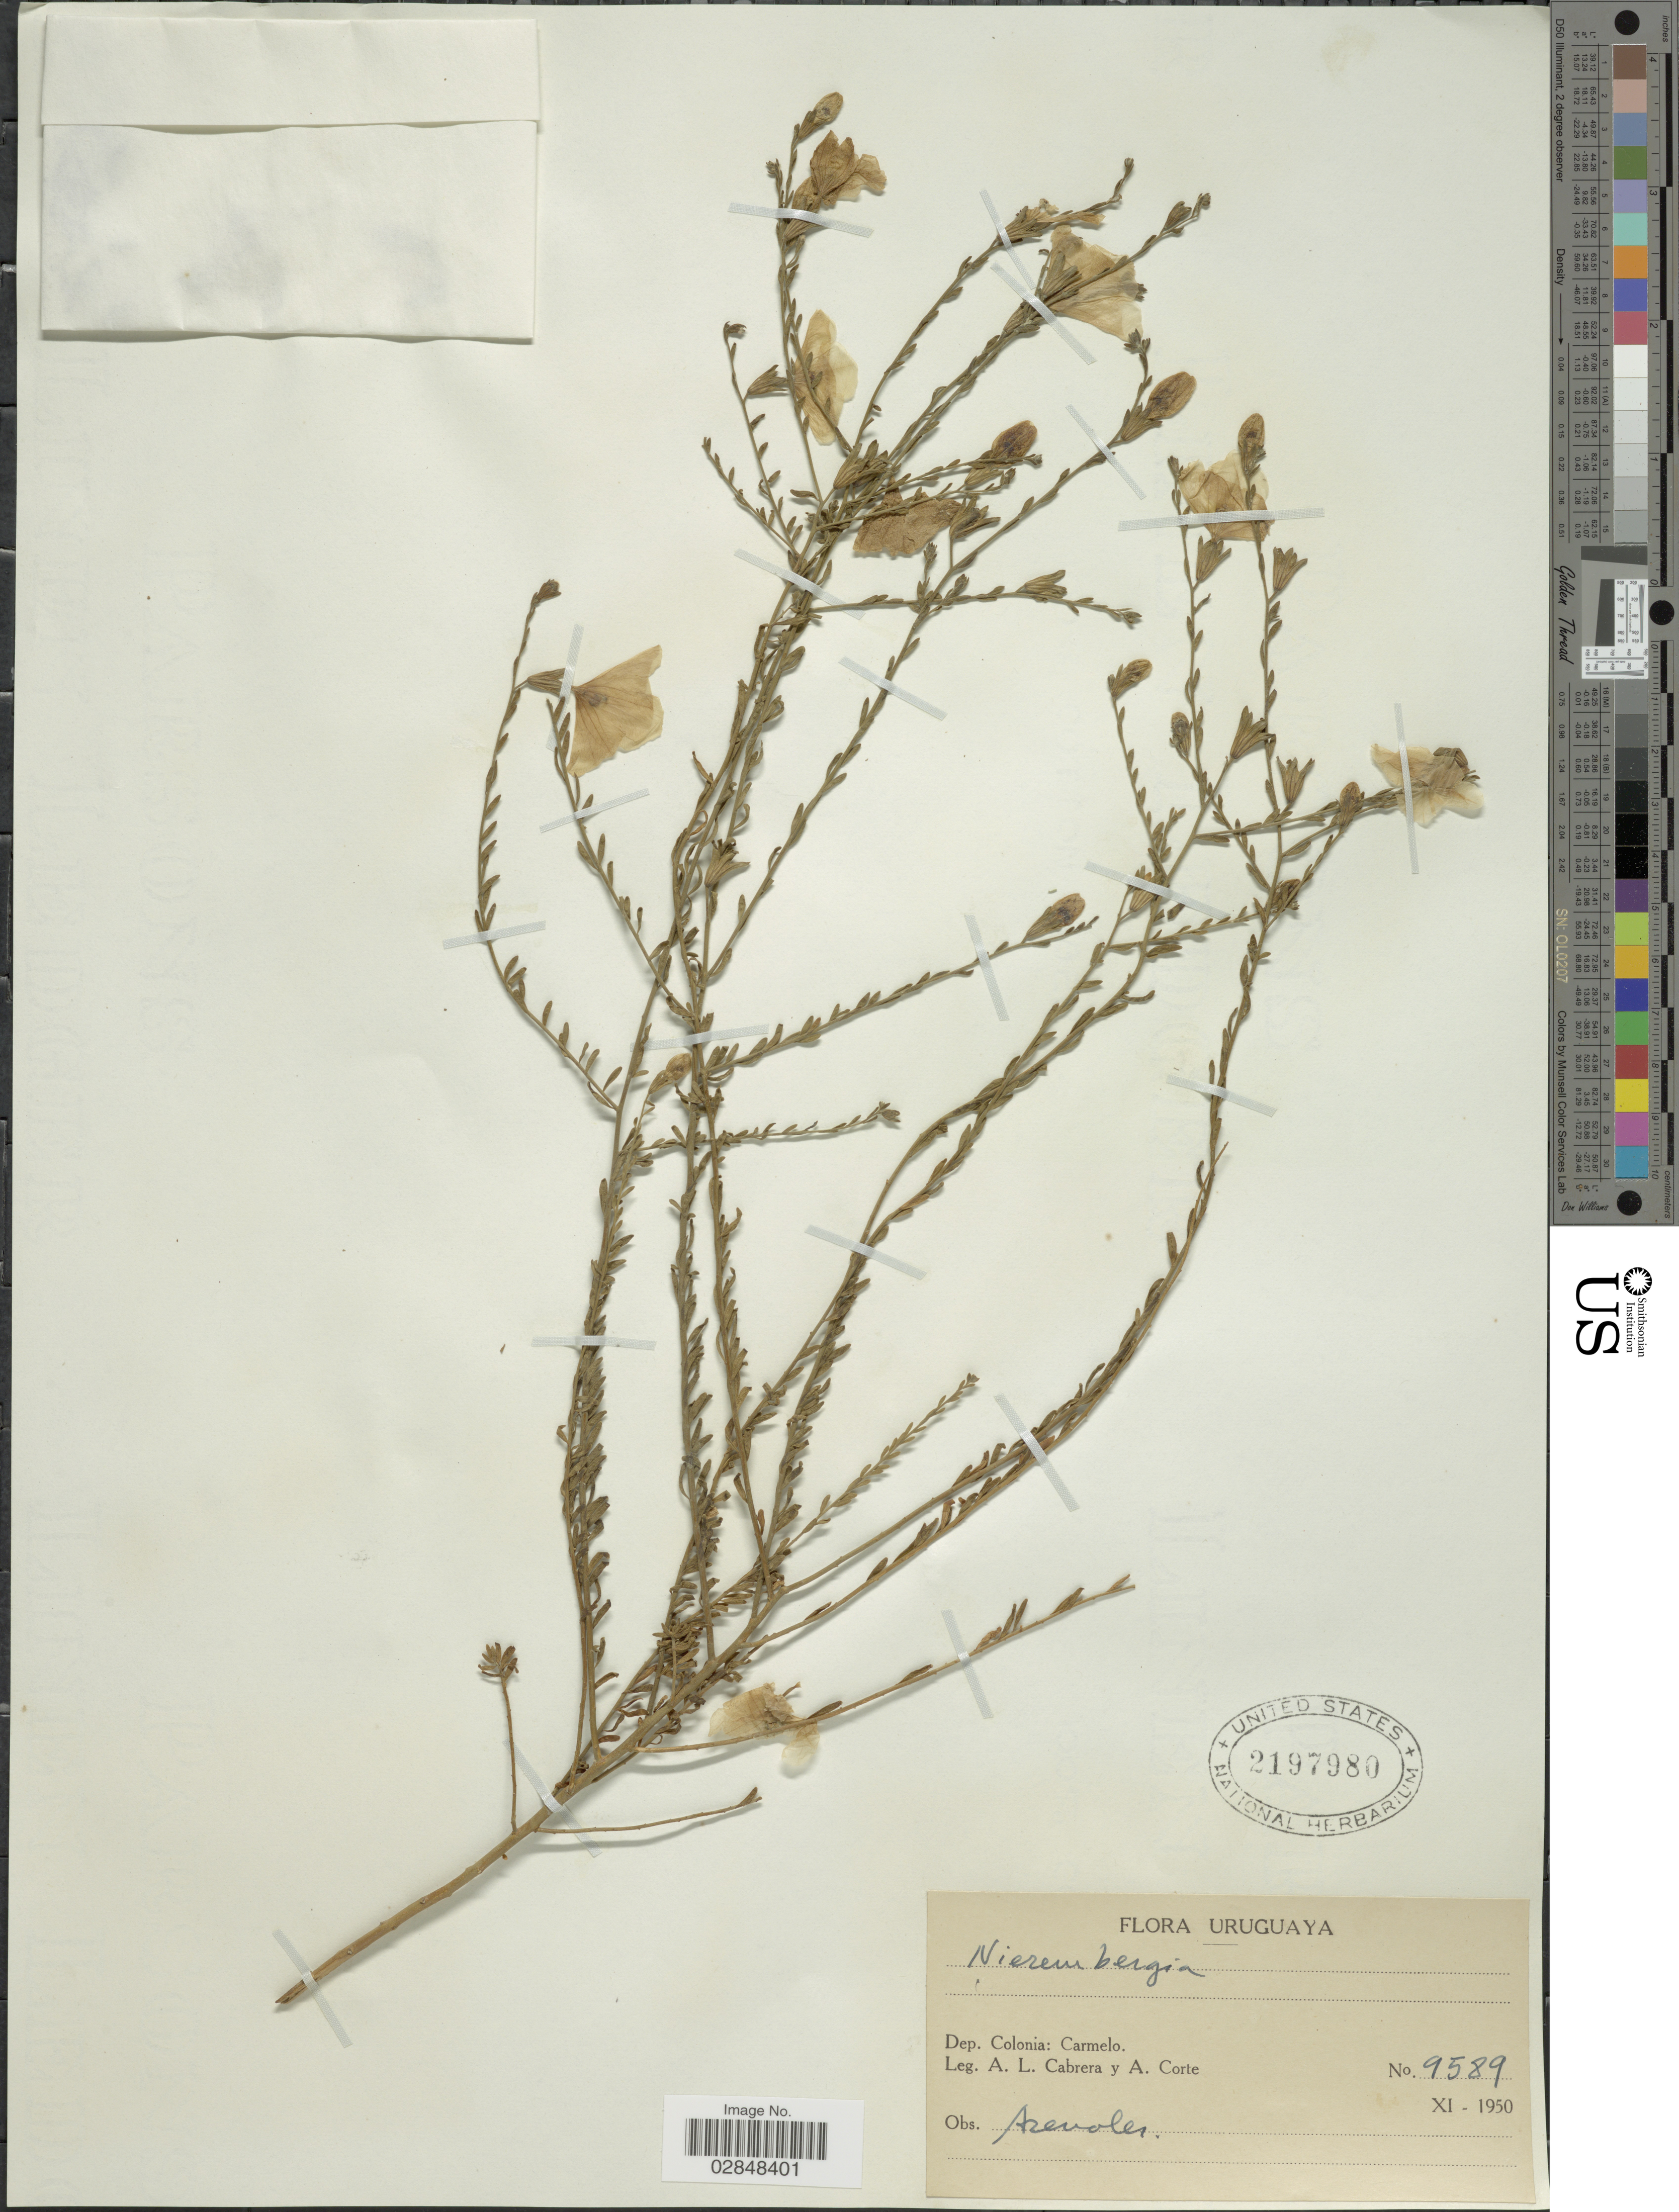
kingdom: Plantae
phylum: Tracheophyta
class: Magnoliopsida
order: Solanales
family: Solanaceae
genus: Nierembergia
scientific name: Nierembergia sp.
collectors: A. L. Cabrera & A. Corte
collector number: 9589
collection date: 1950-11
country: Uruguay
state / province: Colonia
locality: Dep. Colonia: Carmelo.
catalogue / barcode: US 2197980